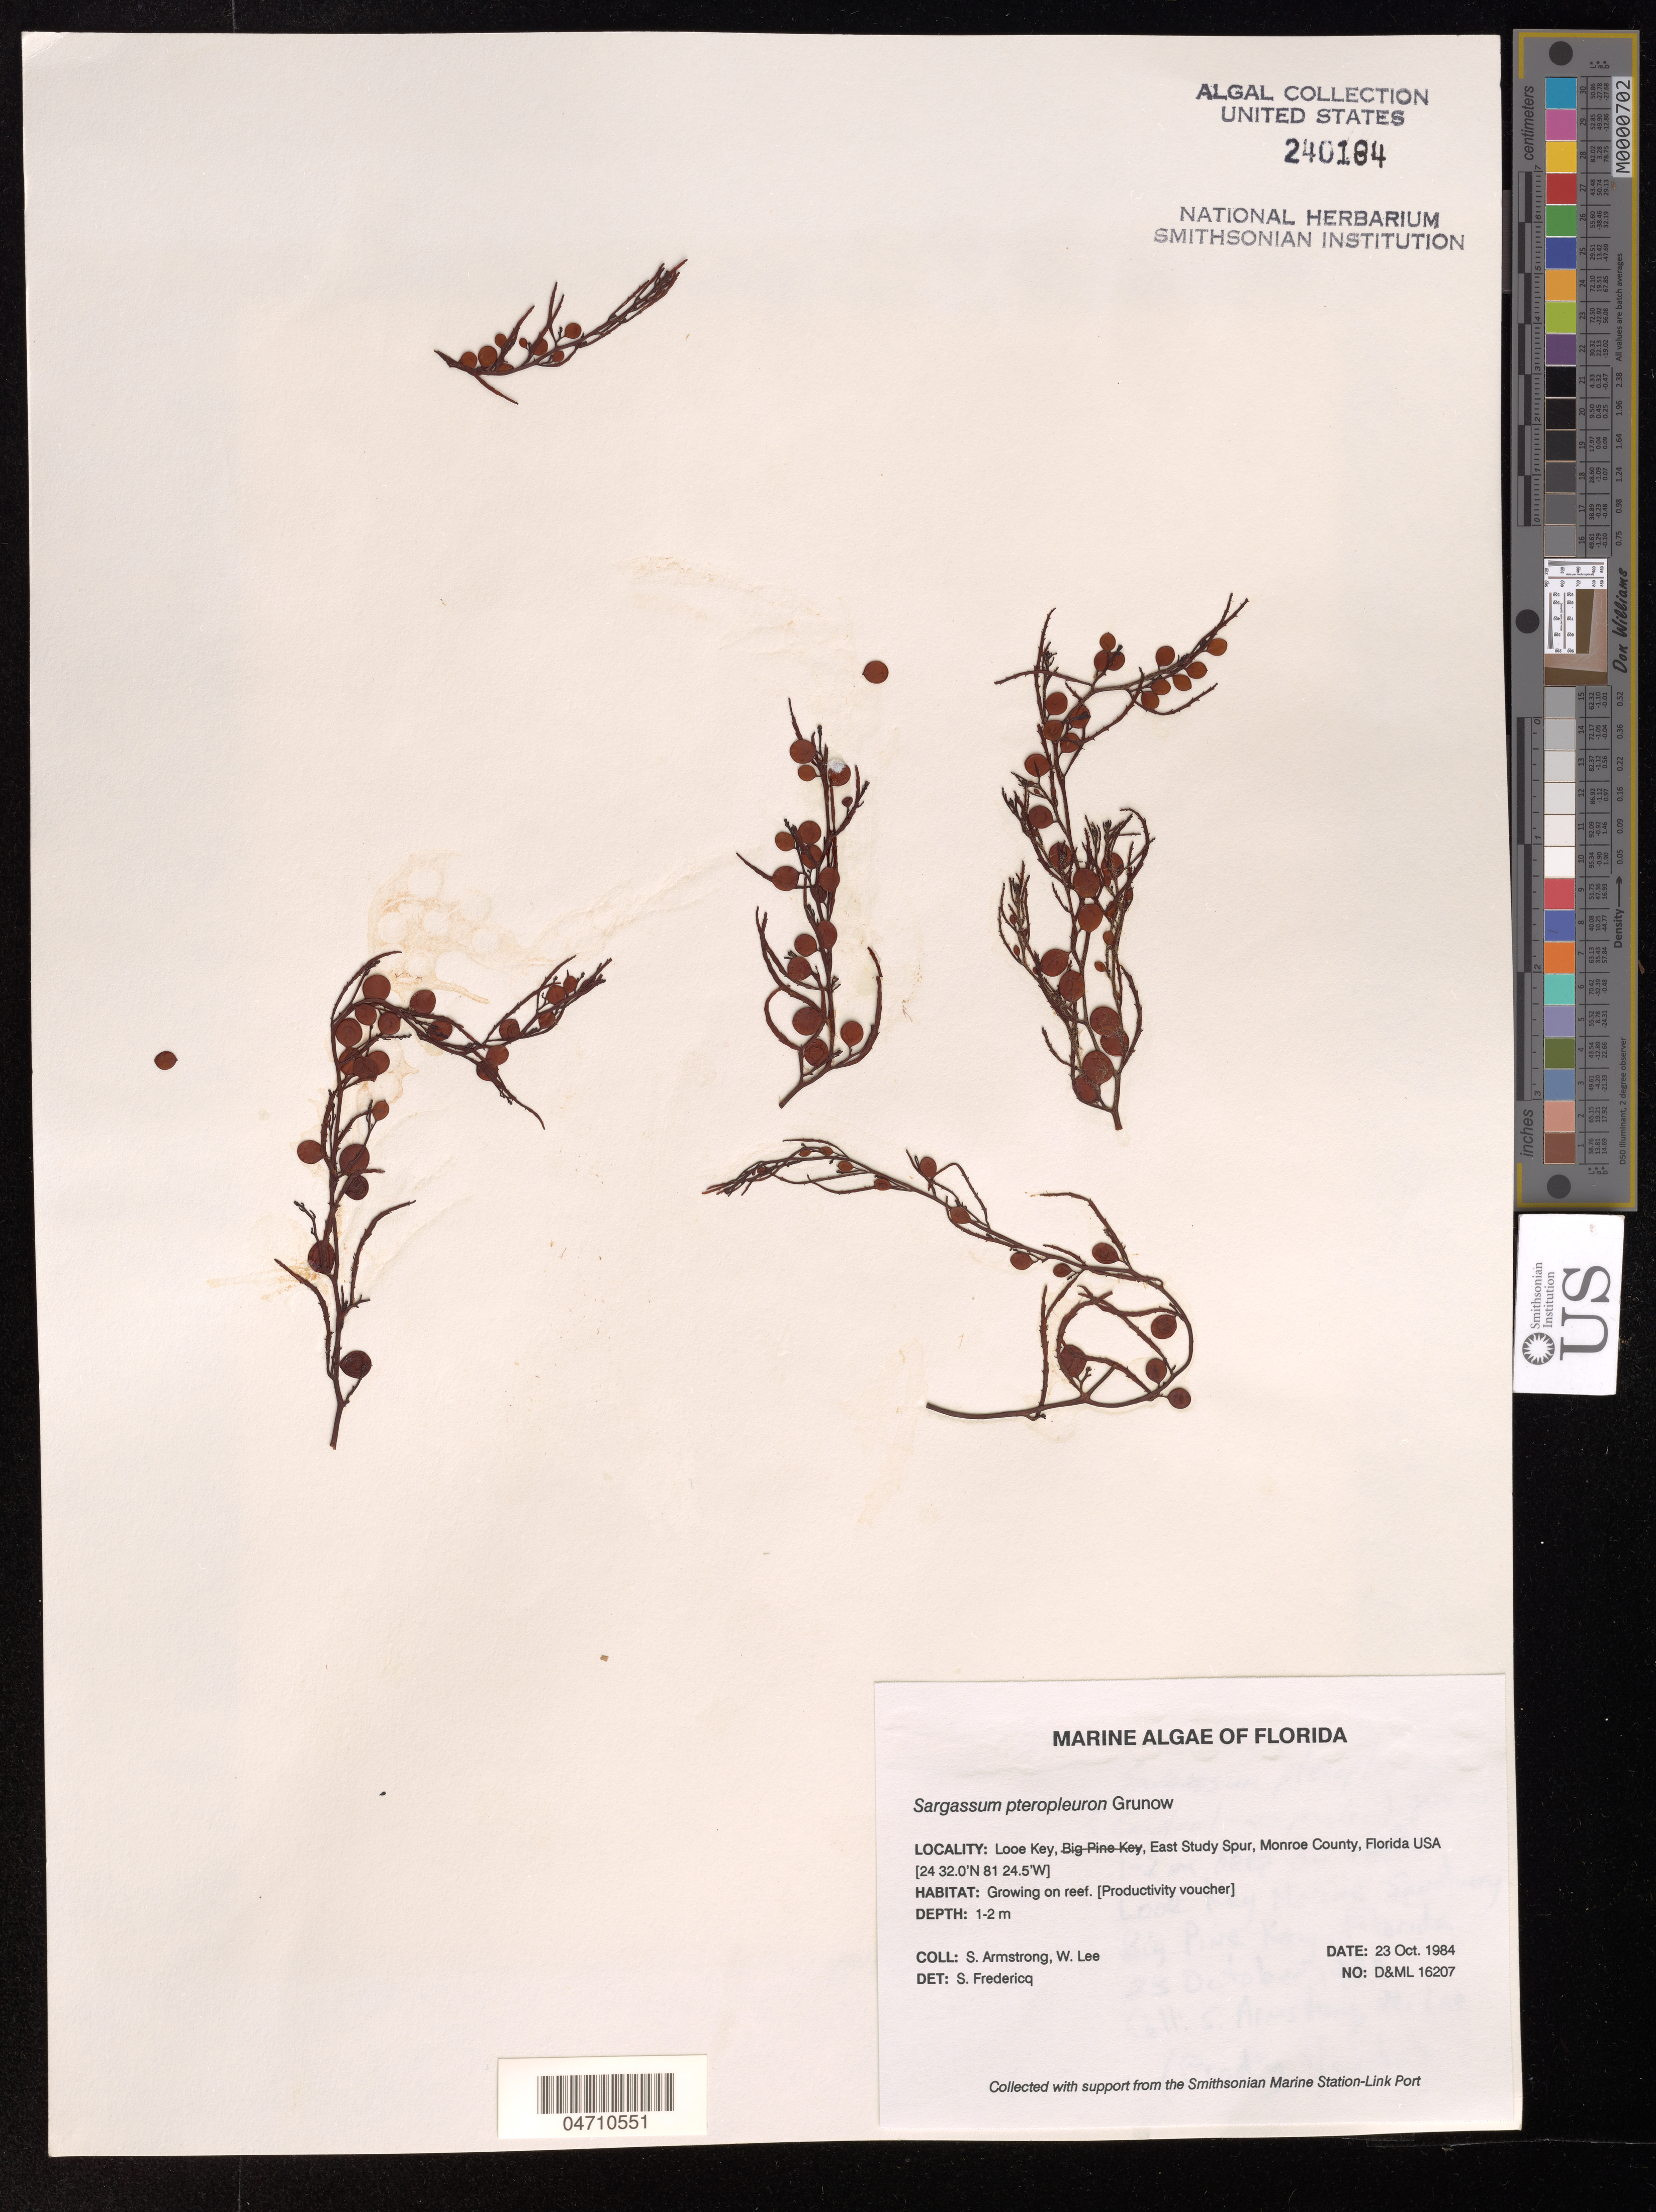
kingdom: Chromista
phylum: Ochrophyta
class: Phaeophyceae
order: Fucales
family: Sargassaceae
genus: Sargassum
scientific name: Sargassum pteropleuron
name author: Grunow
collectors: M. M. Littler, D. S. Littler, B. Lapointe & W. Lee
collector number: D&ML 16207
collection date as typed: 19 Jun 1984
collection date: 1984-06-19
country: United States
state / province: Florida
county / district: Monroe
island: Looe Key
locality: Looe Key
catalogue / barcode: US 240184